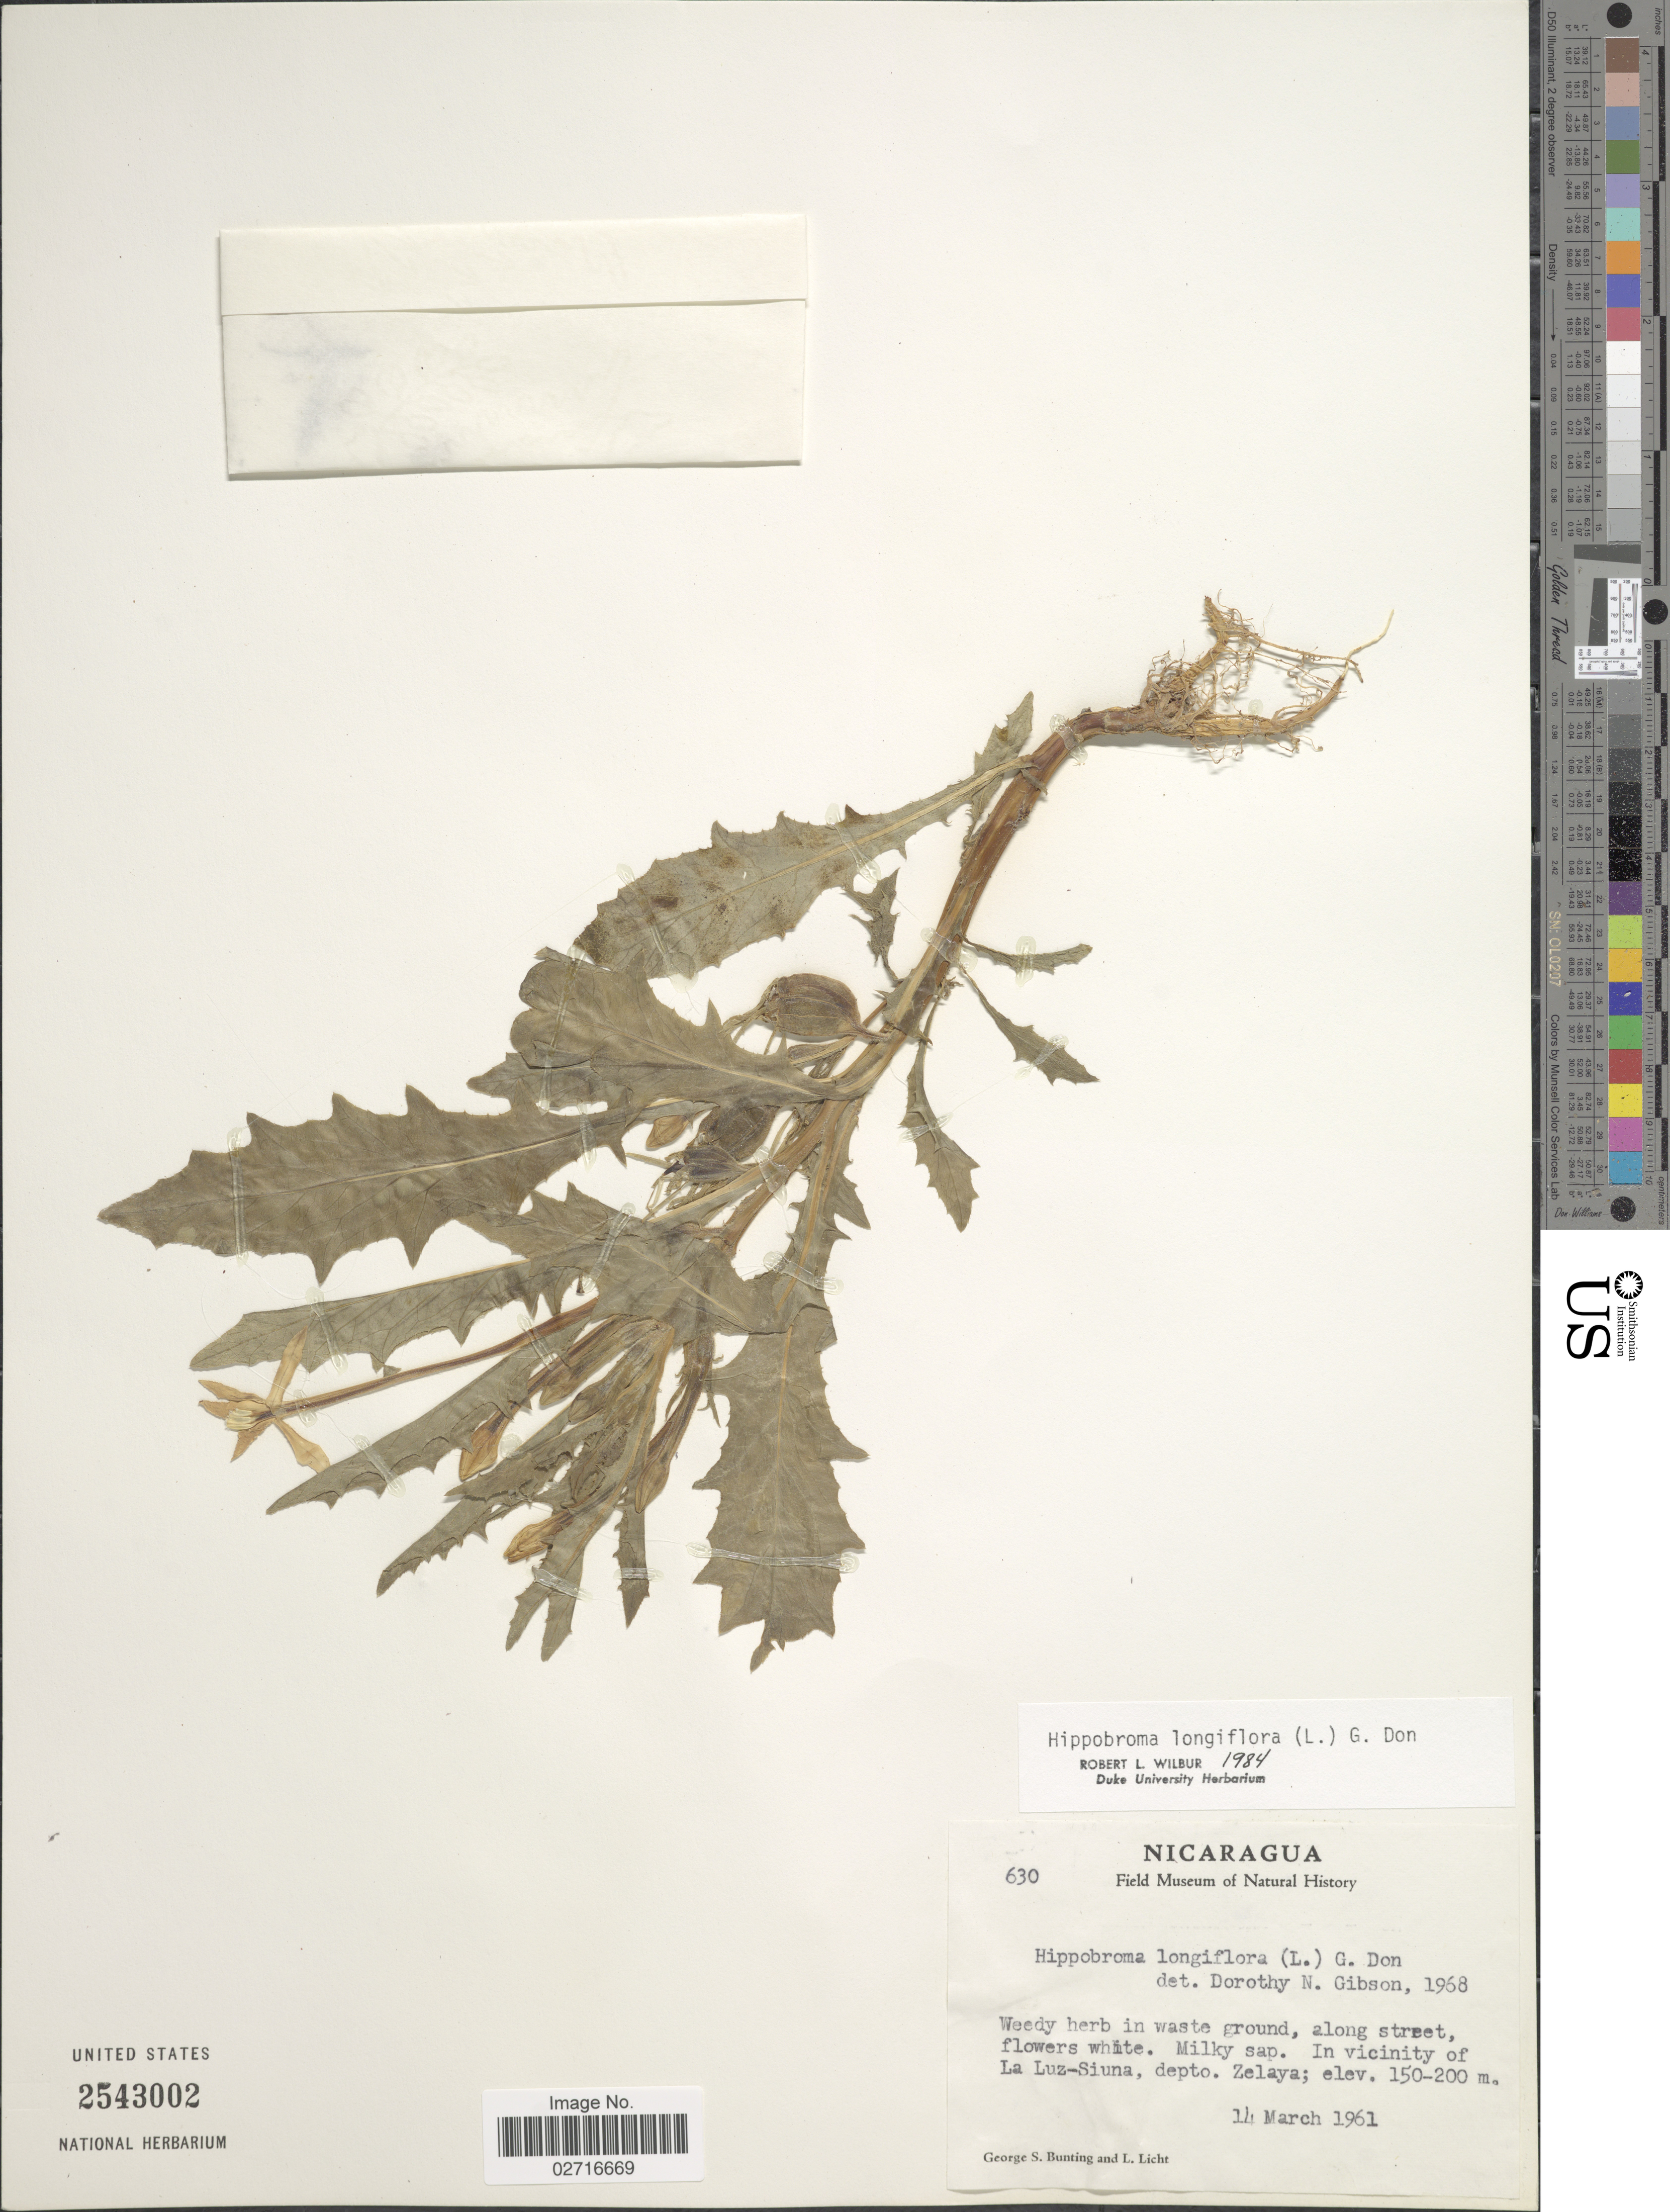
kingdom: Plantae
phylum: Tracheophyta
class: Magnoliopsida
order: Asterales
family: Campanulaceae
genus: Hippobroma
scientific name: Hippobroma longiflora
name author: (L.) G. Don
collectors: G. S. Bunting & L. Licht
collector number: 630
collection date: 1961-03-14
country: Nicaragua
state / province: Atlantico Norte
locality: Along street, In vicinity of La Luz-Siuna, depto. Zelaya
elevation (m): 150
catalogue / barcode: US 2543002